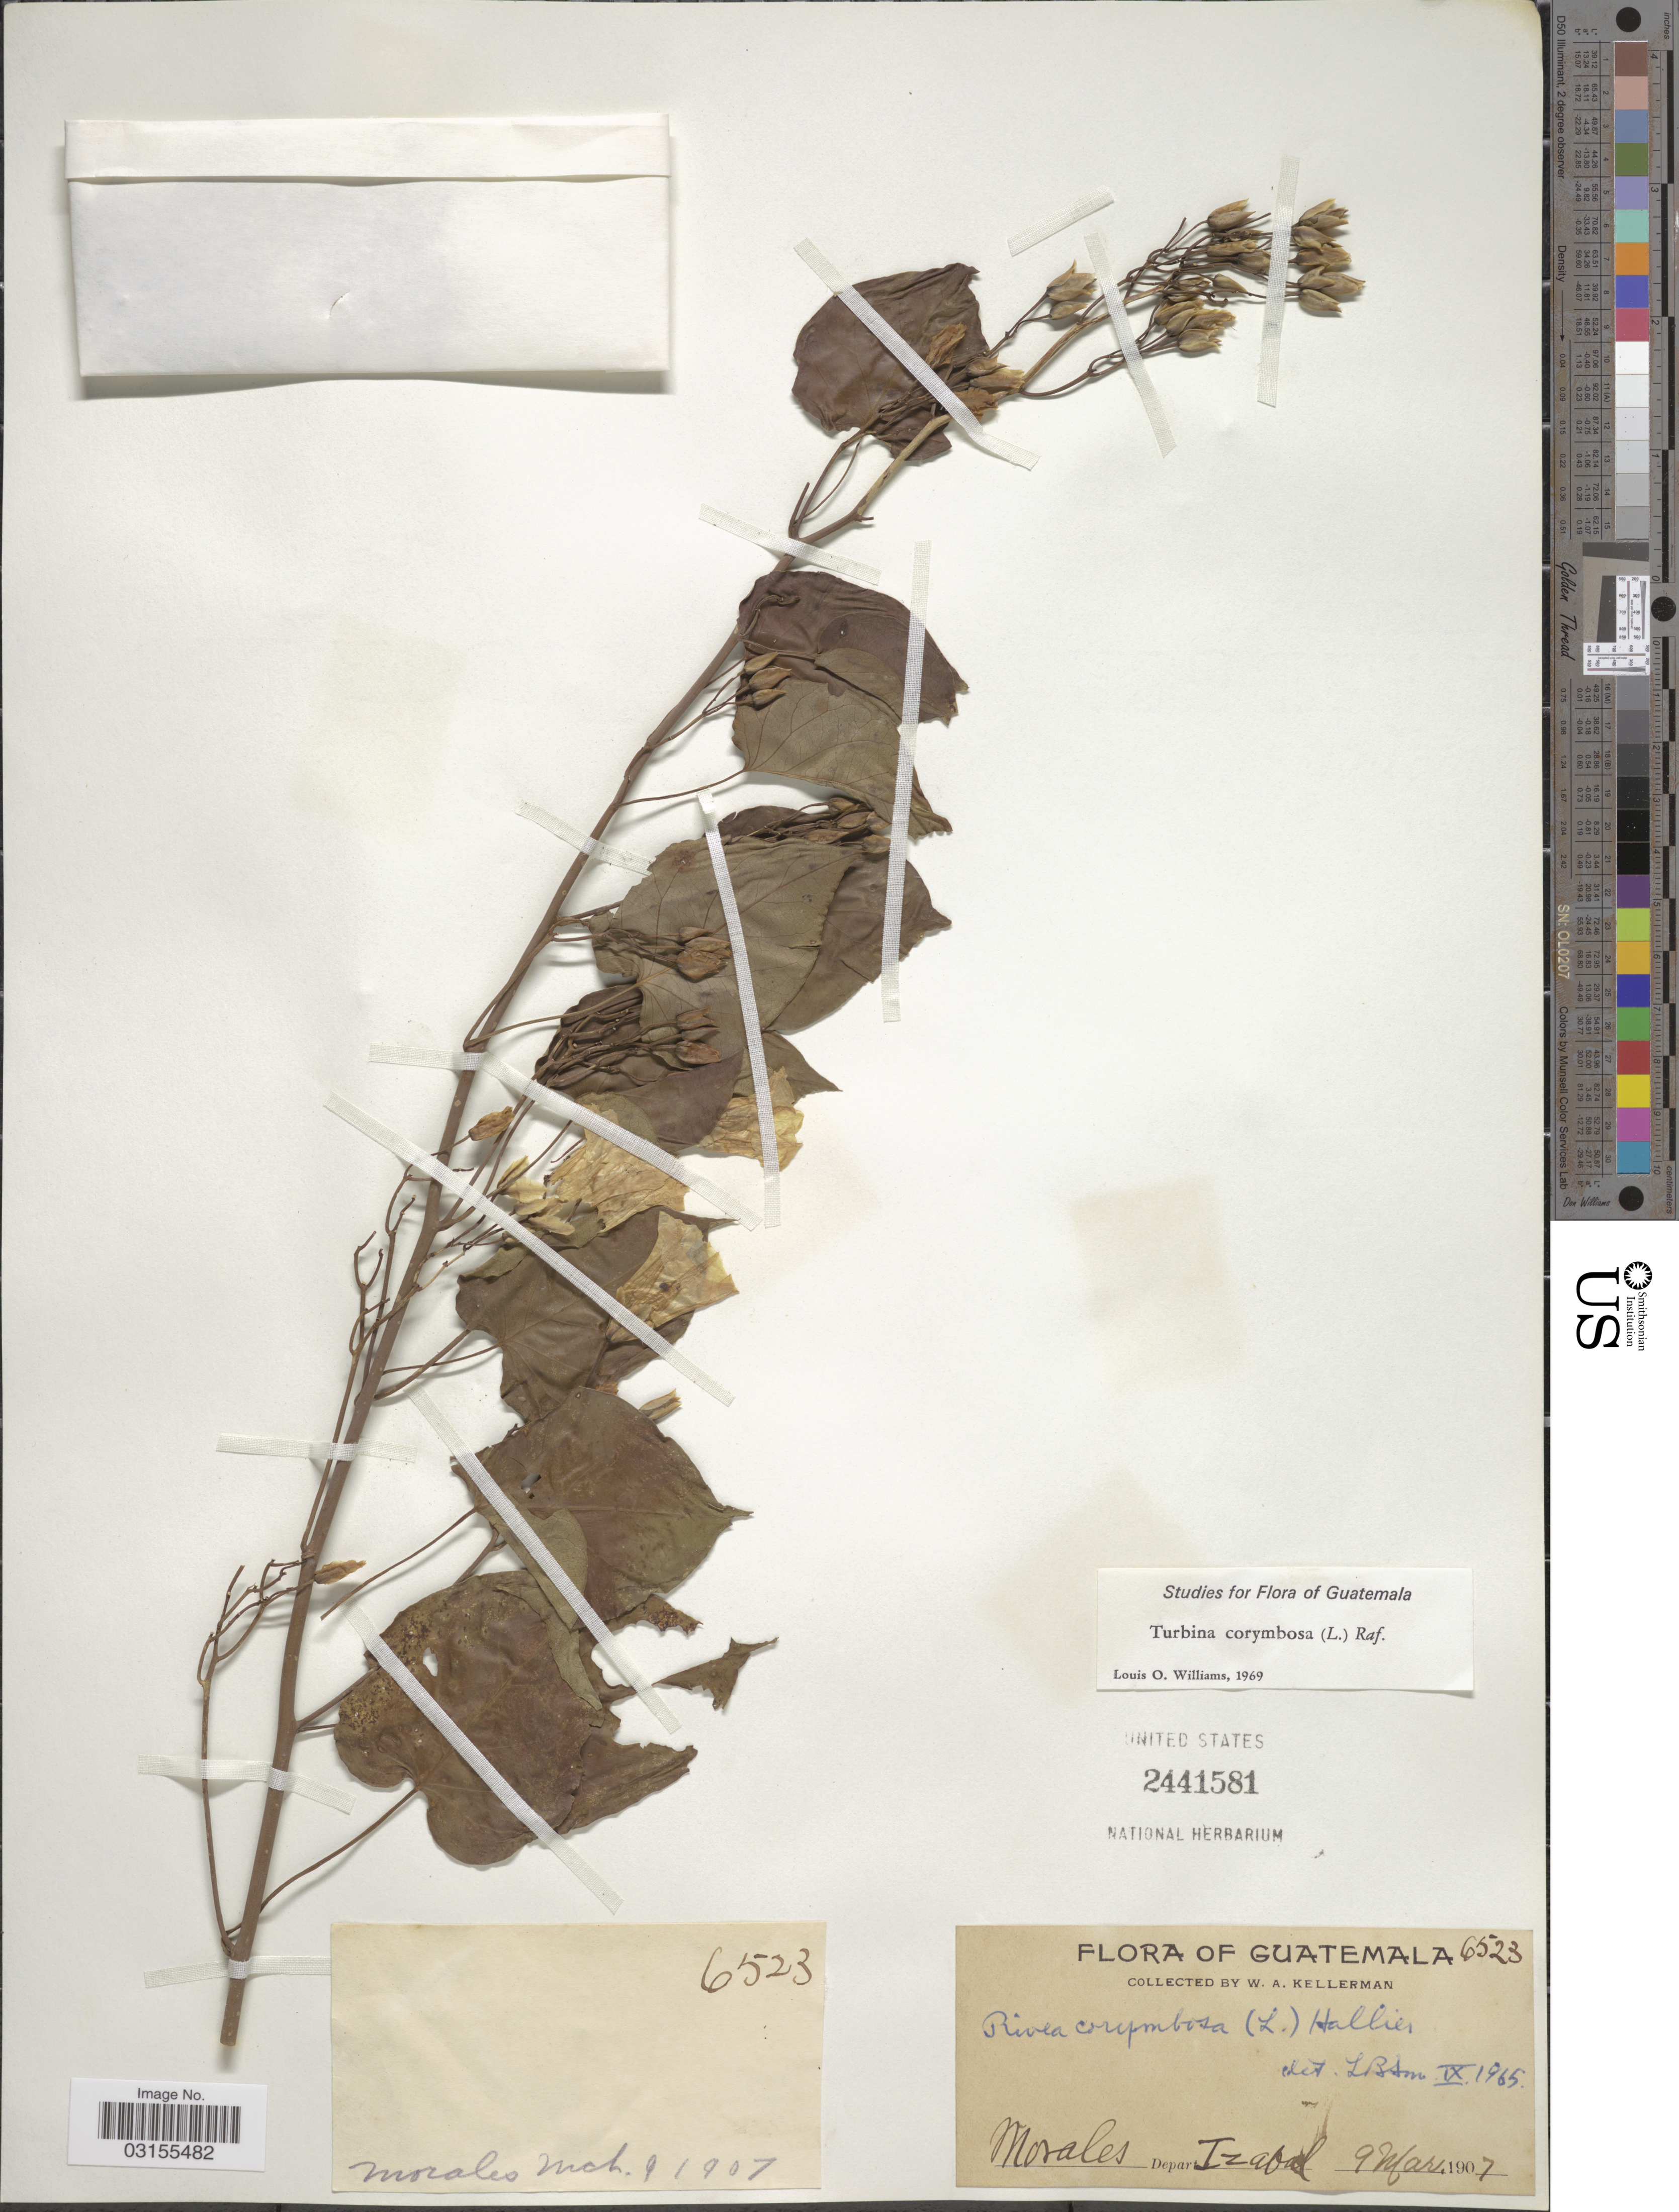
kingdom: Plantae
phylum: Tracheophyta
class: Magnoliopsida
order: Solanales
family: Convolvulaceae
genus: Turbina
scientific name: Turbina corymbosa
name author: (L.) Raf.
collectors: W. Kellerman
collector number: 6523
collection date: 1907-03-09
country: Guatemala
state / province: Izabal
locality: Morales, Depart. Izabal.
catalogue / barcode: US 2441581